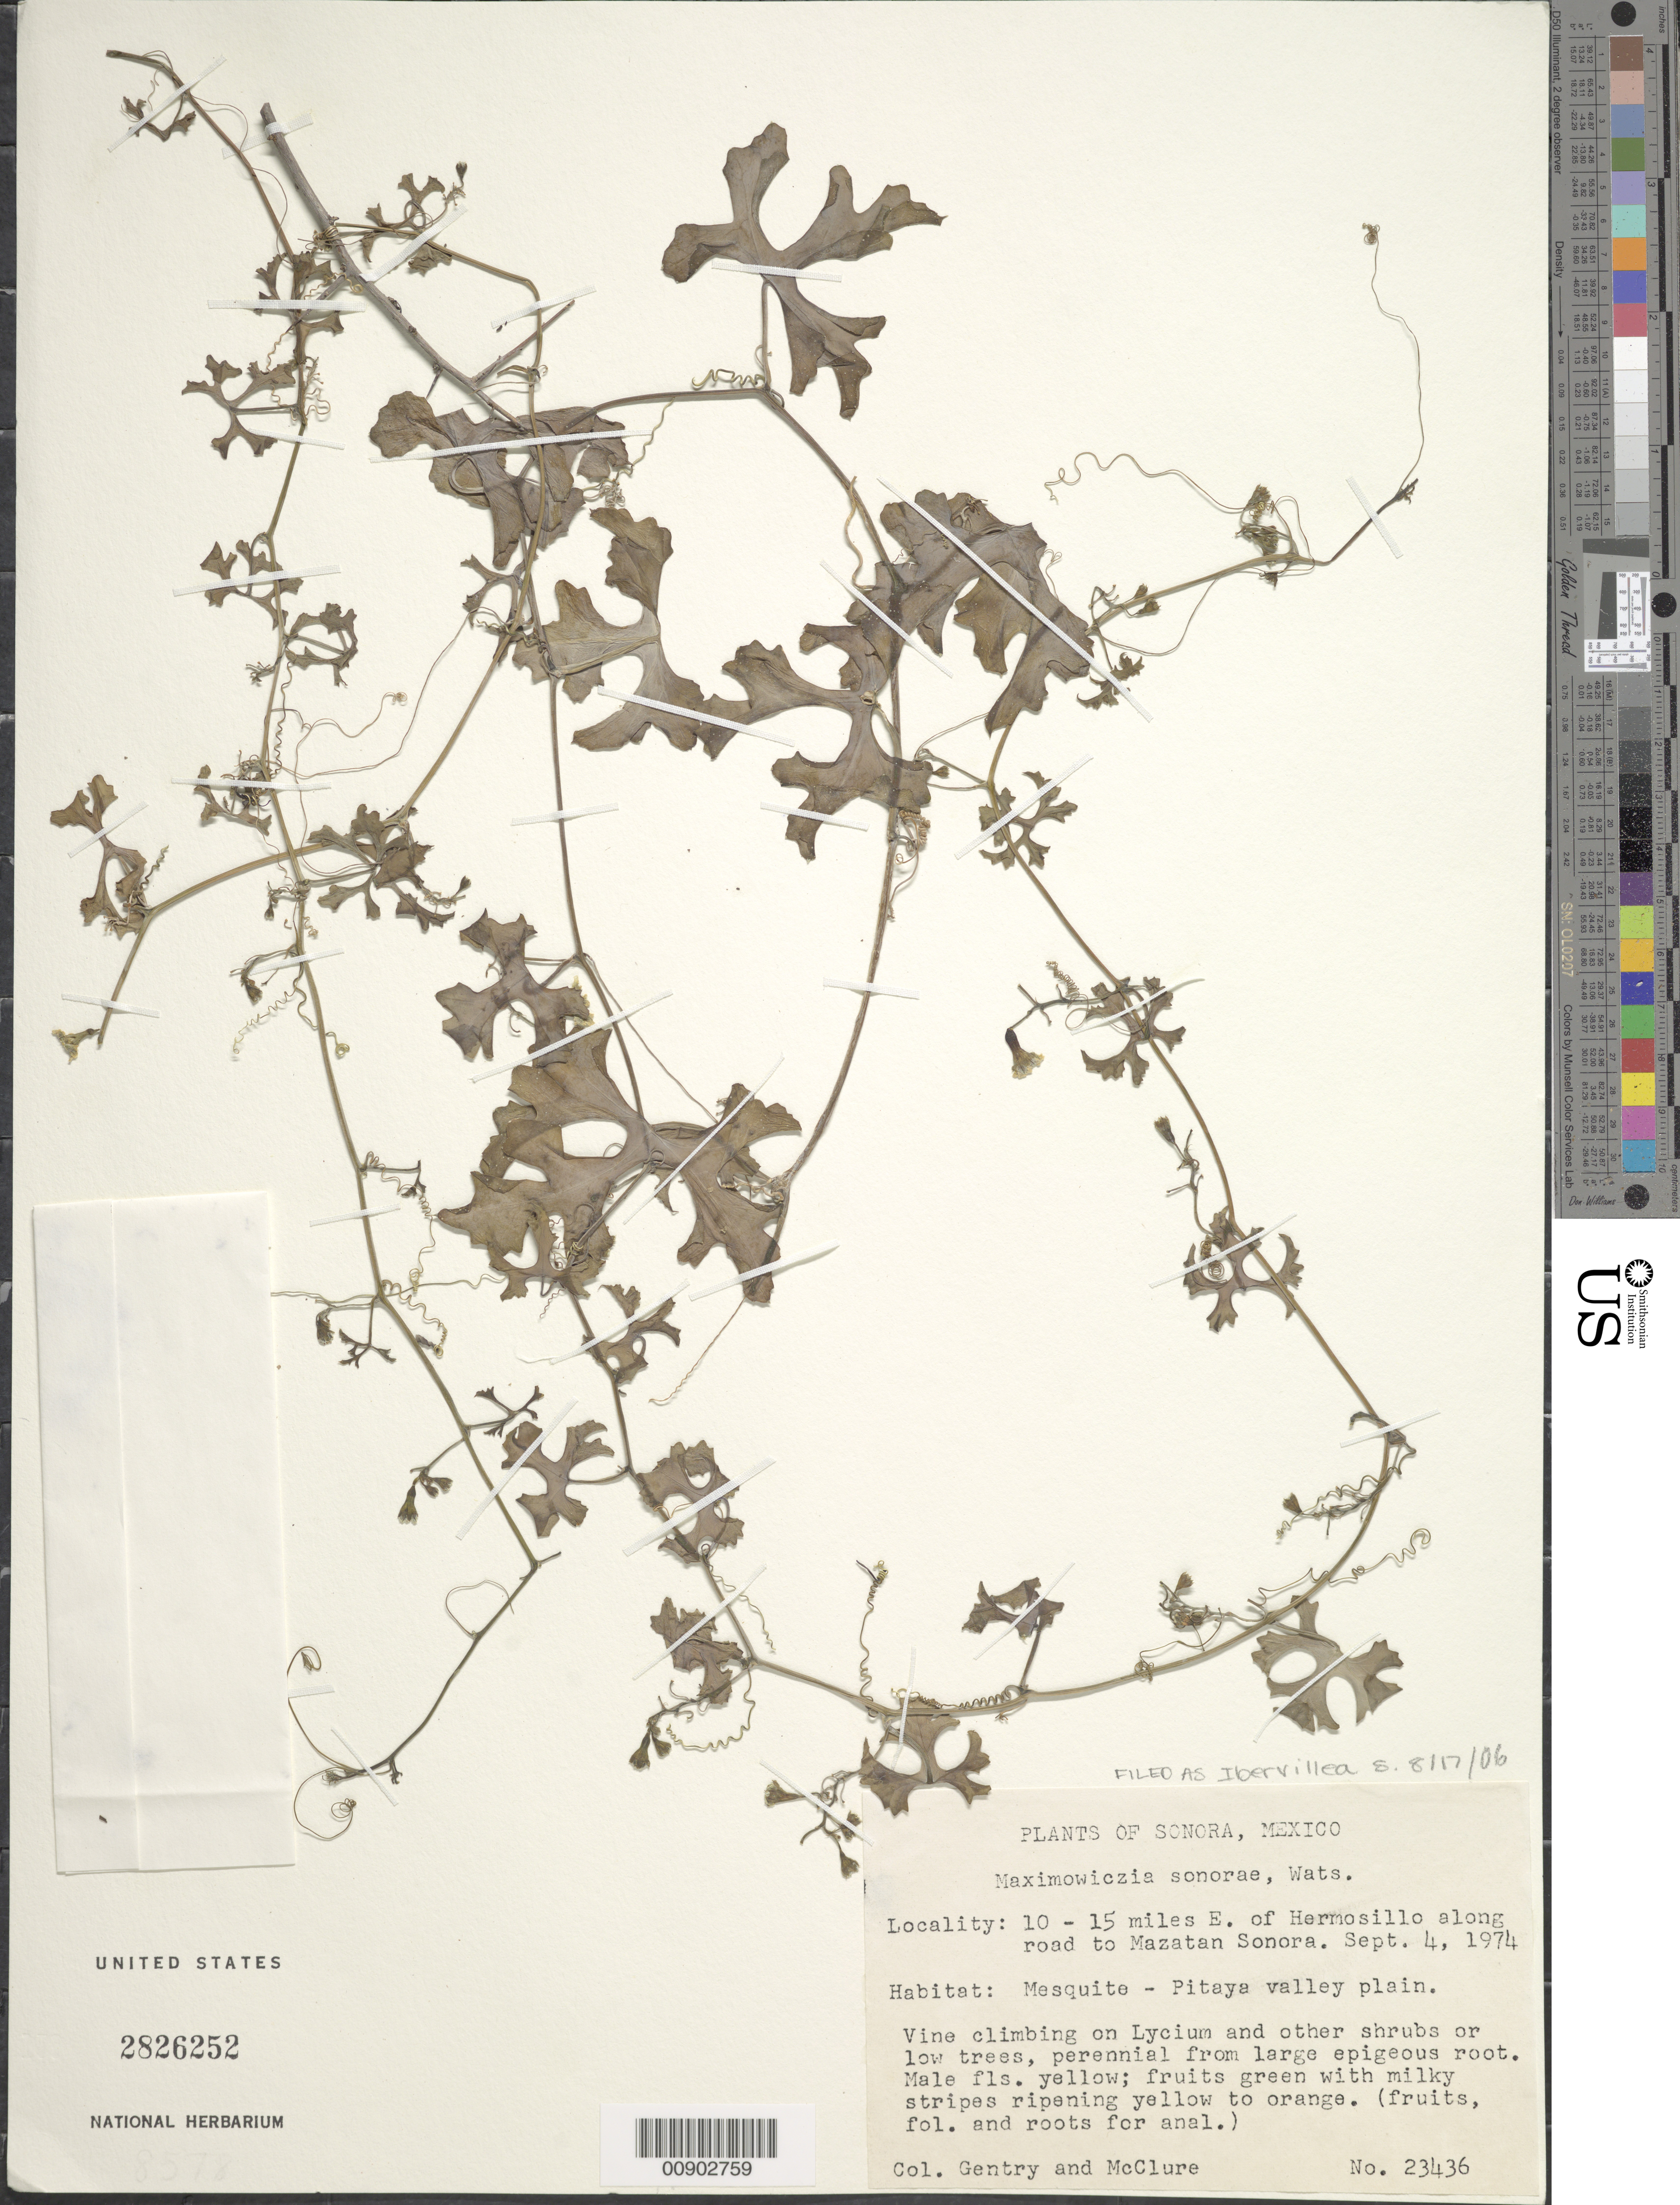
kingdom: Plantae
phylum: Tracheophyta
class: Magnoliopsida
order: Cucurbitales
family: Cucurbitaceae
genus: Ibervillea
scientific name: Ibervillea sonorae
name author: (S. Watson) Greene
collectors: Gentry, -- & McClure, --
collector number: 23436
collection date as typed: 04 Sep 1974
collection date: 1974-09-04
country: Mexico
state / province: Sonora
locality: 10 - 15 miles E of Hermosillo along road to Mazatan, Sonora.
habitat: Mesquite - Pitaya valley plain. Climbing on Lycium and other shrubs or low trees.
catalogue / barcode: US 2826252